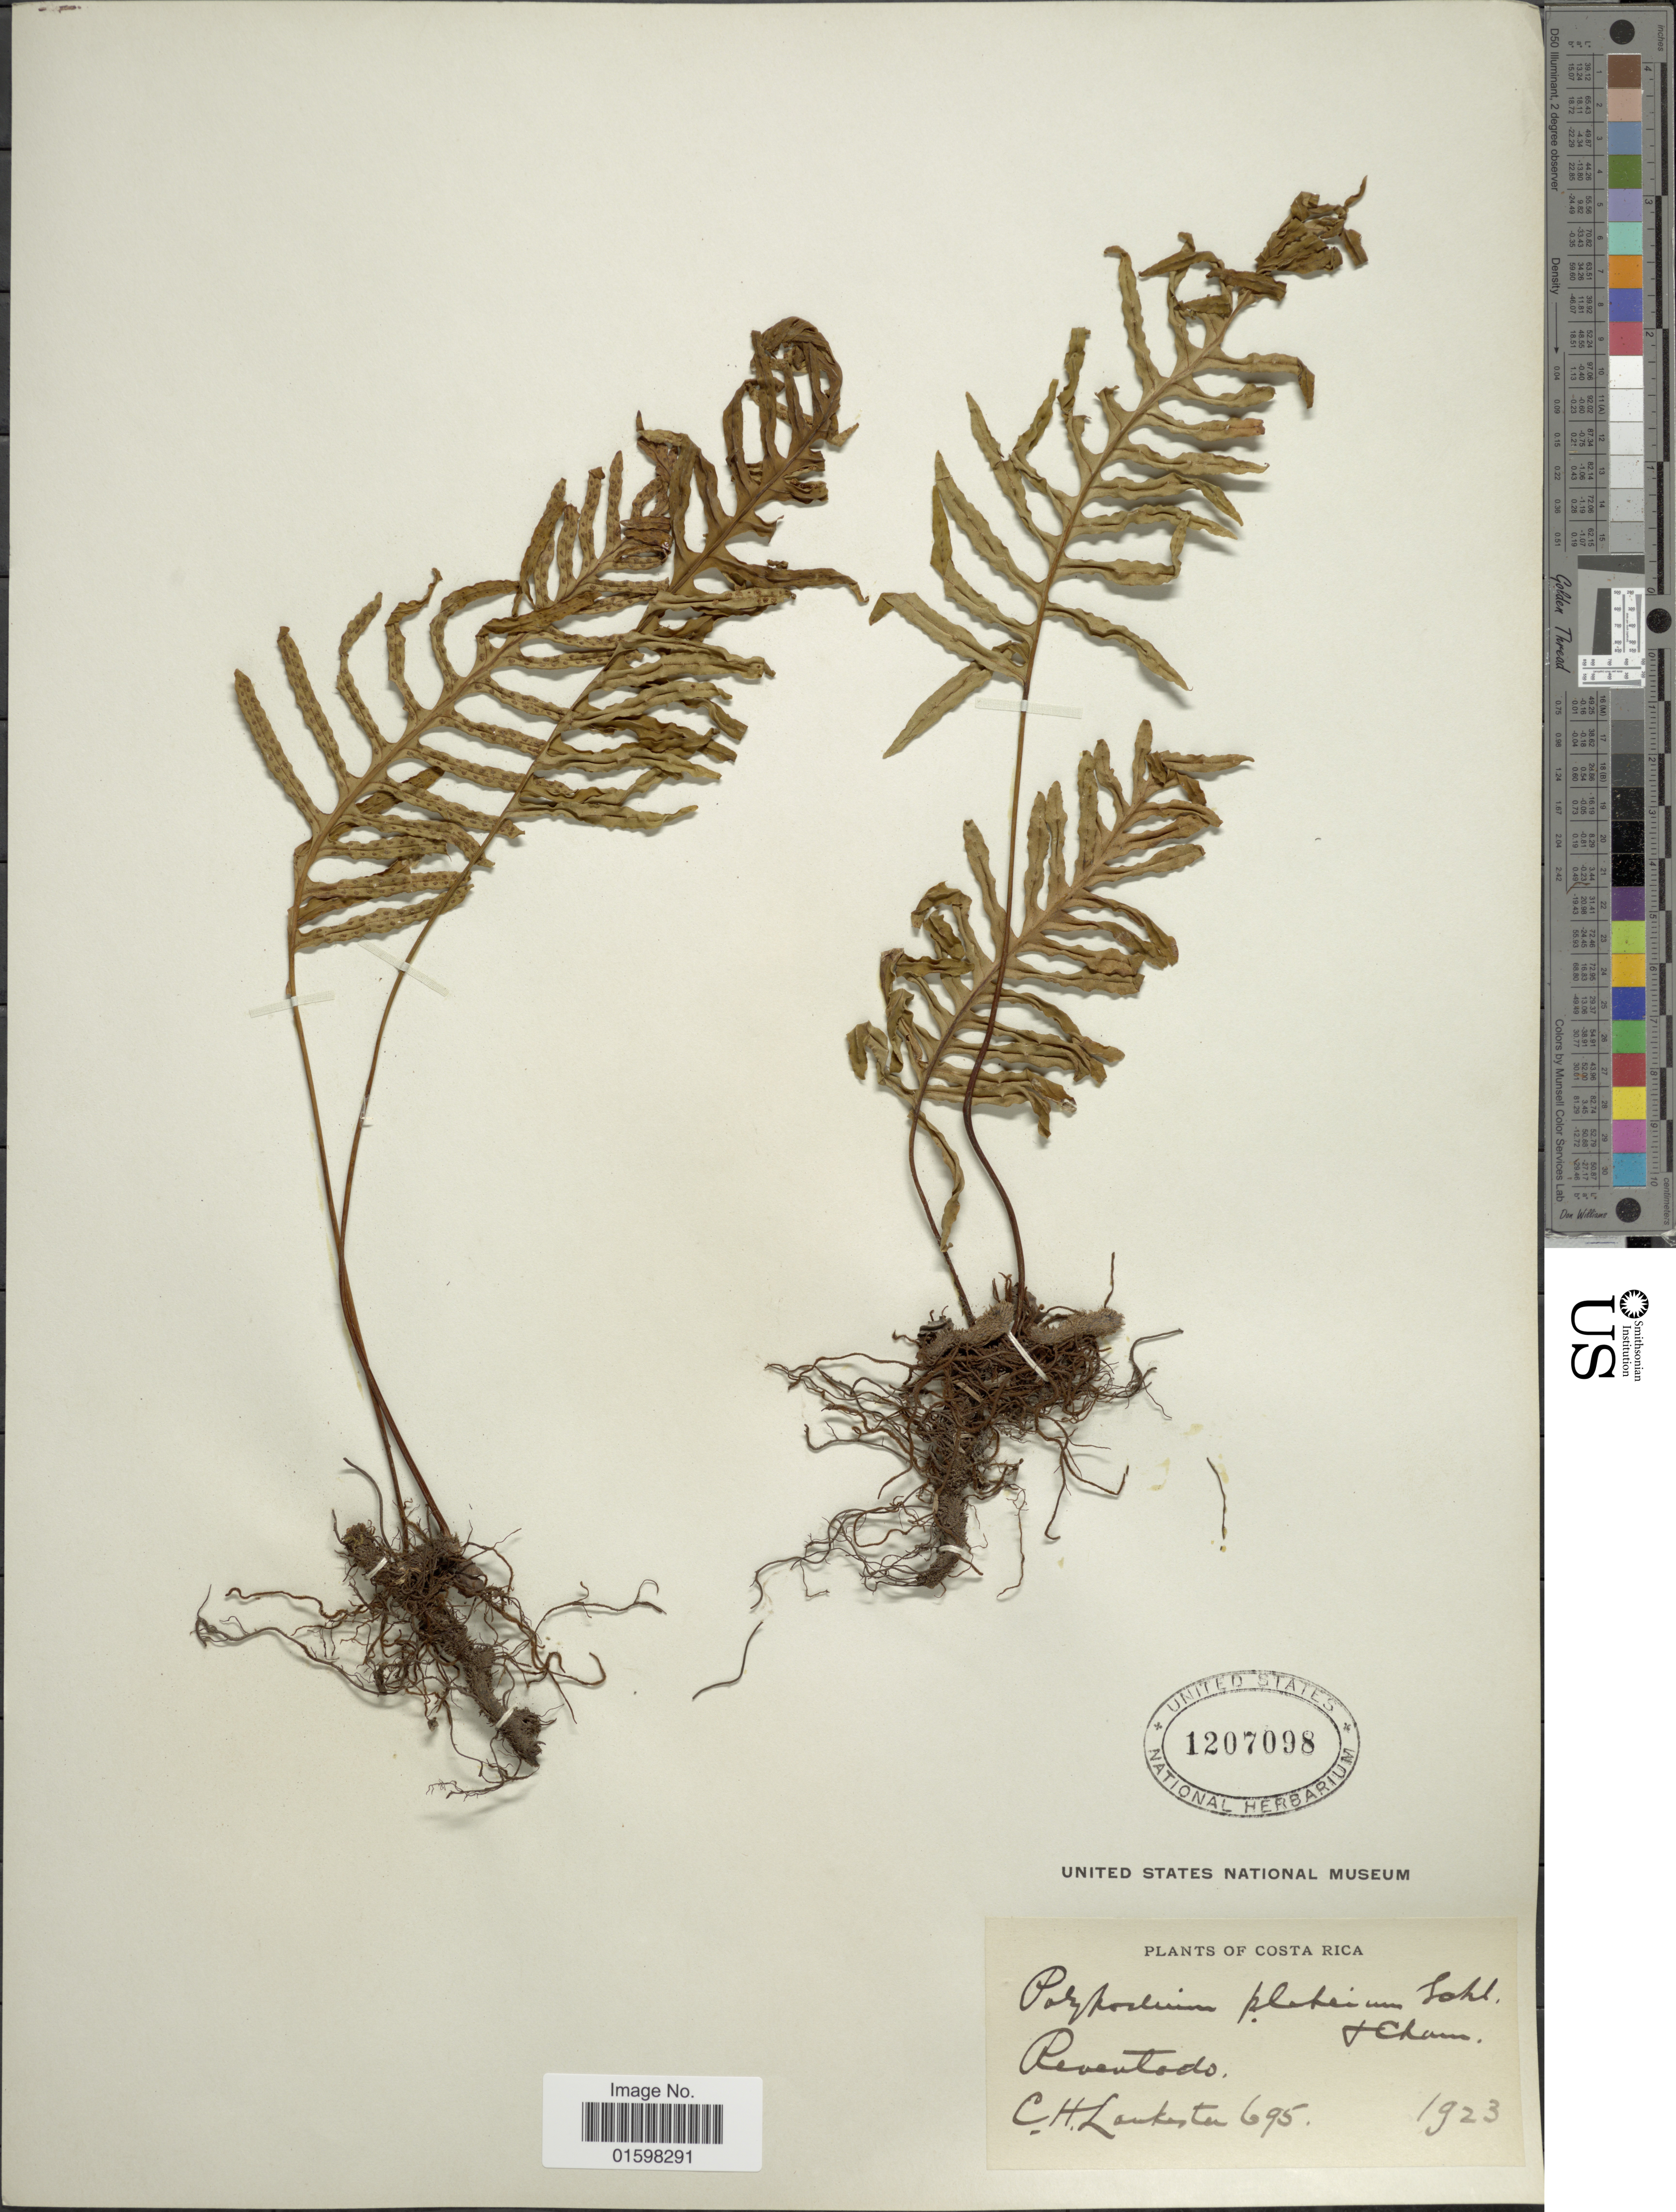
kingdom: Plantae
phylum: Tracheophyta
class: Polypodiopsida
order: Polypodiales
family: Polypodiaceae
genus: Pleopeltis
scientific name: Pleopeltis plebeia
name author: (Schltdl. ex Cham.) A.R. Sm. & Tejero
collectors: C. H. Lankester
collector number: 695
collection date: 1923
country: Costa Rica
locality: Reventado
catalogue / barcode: US 1207098